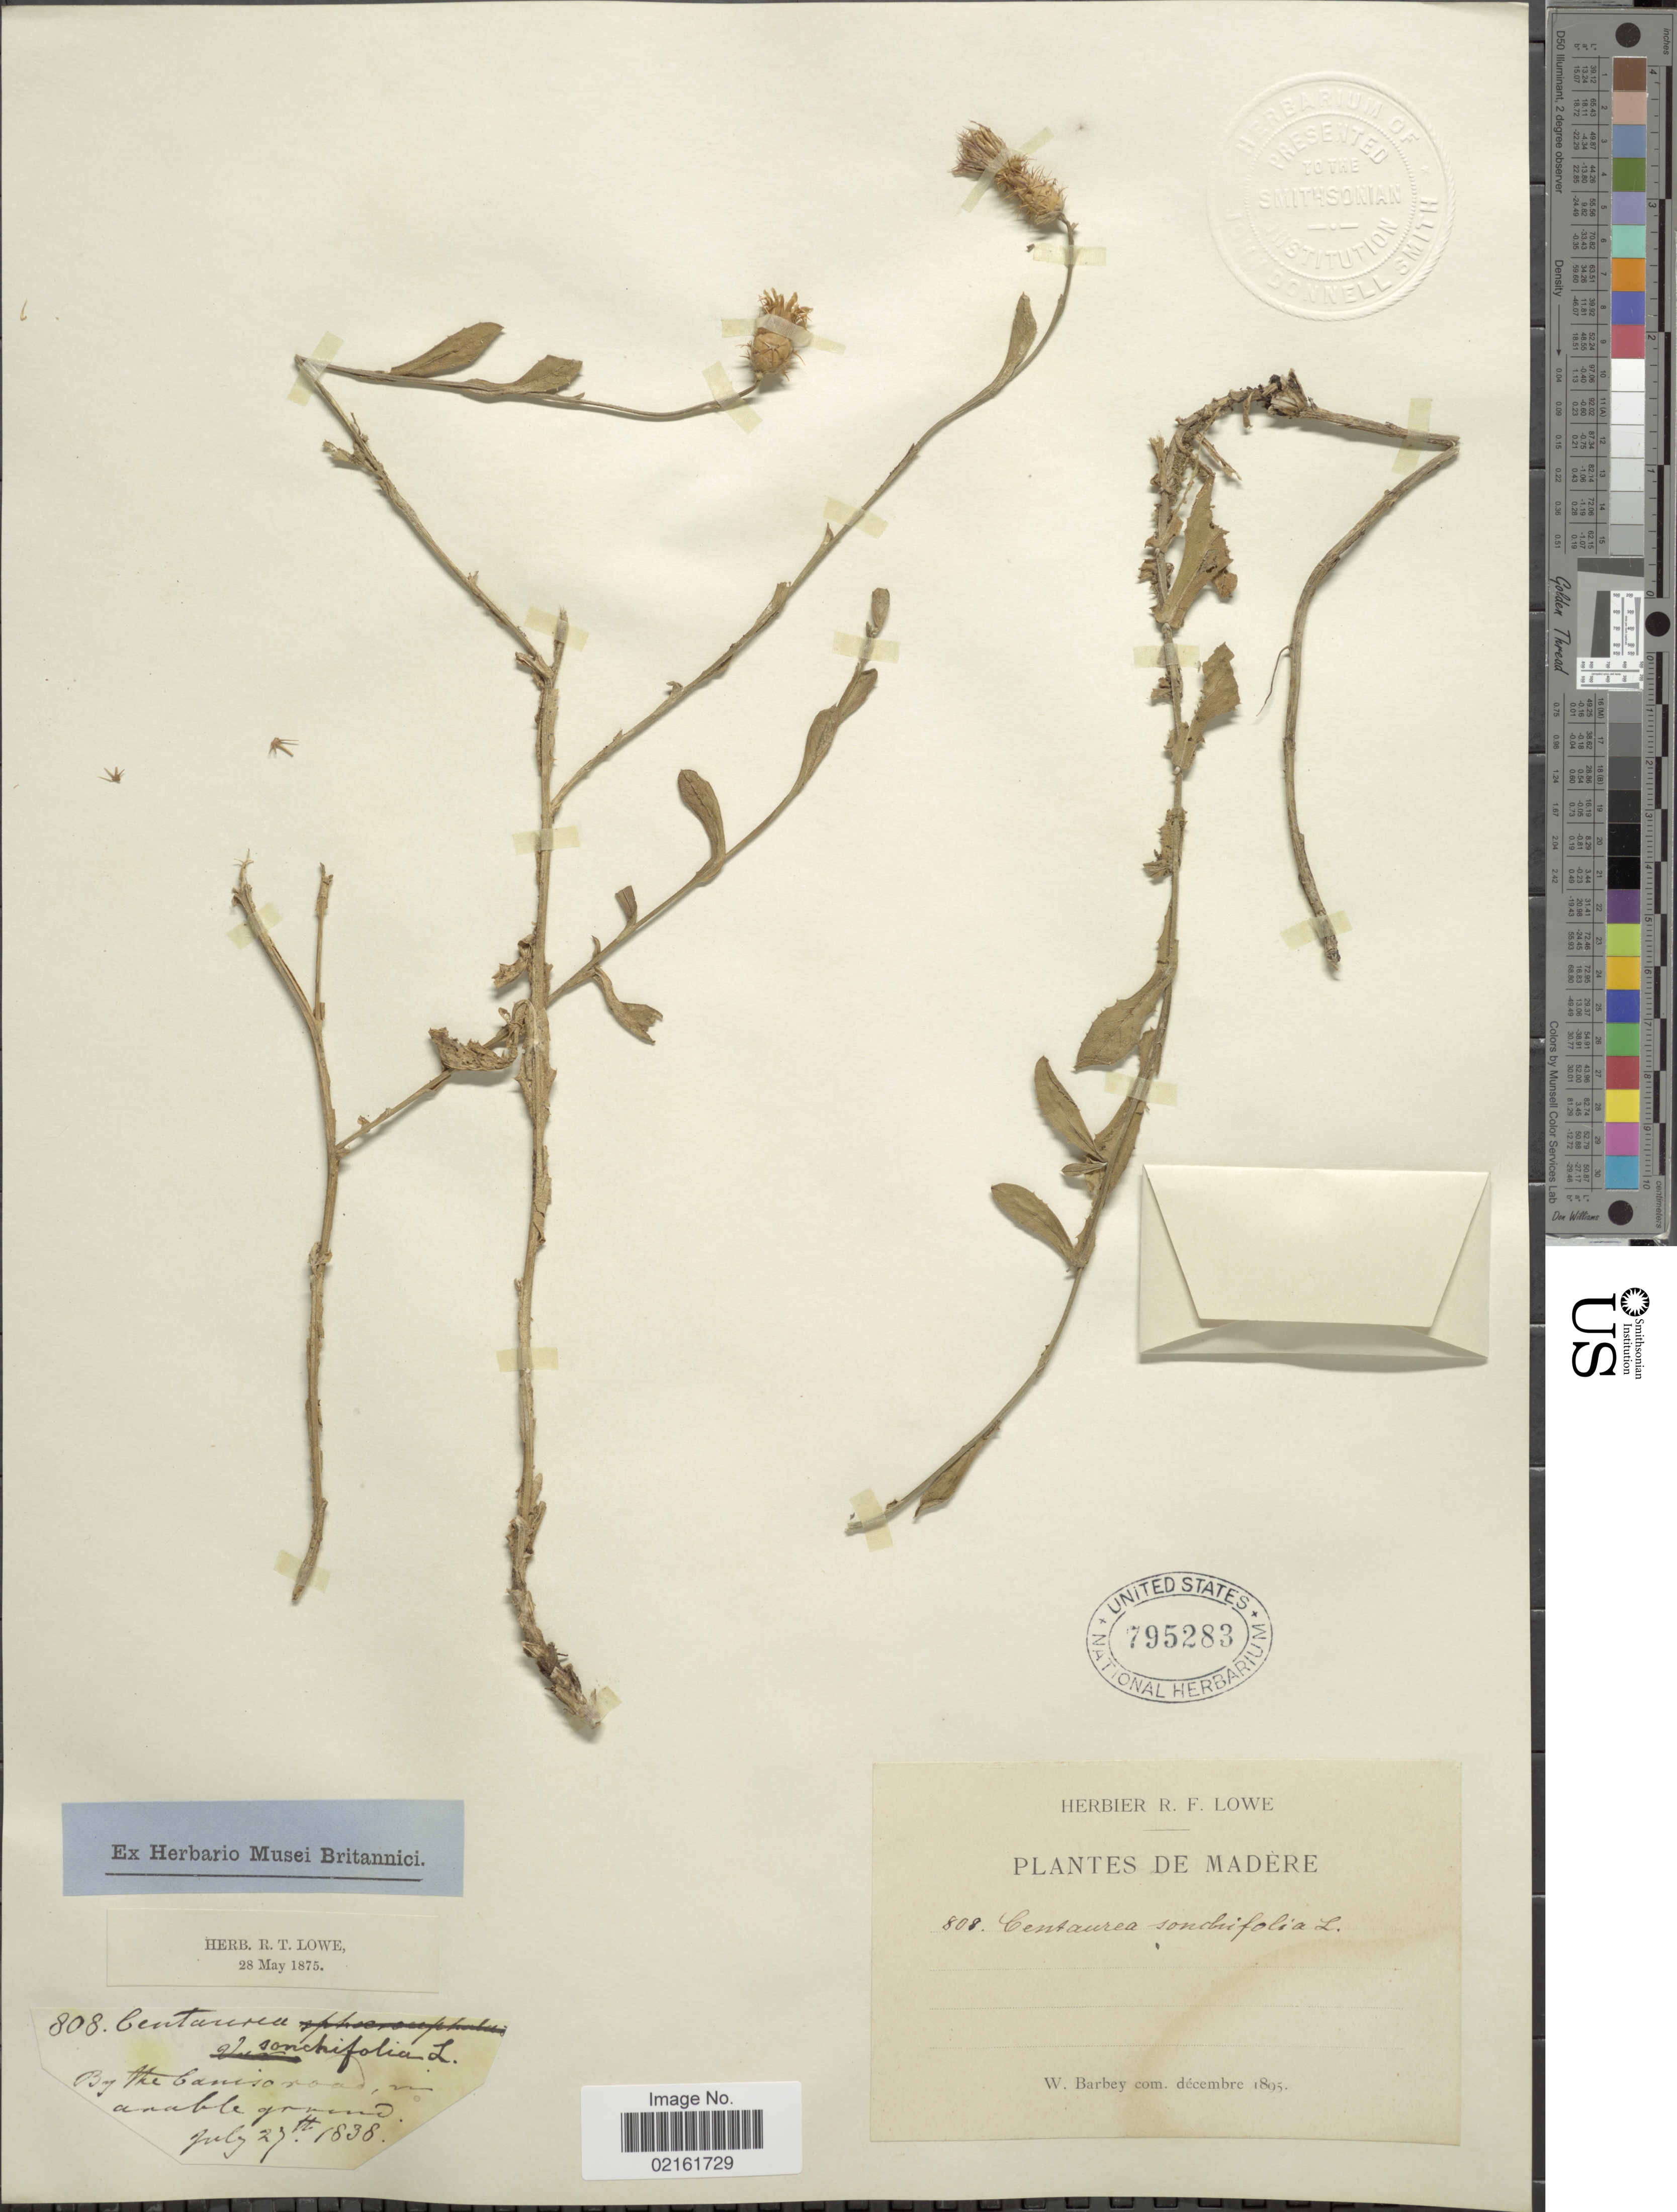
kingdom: Plantae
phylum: Tracheophyta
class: Magnoliopsida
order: Asterales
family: Asteraceae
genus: Centaurea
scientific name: Centaurea seridis subsp. sonchifolia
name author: (L.) Greuter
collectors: ex herb. R. F. Lowe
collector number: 808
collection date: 1838-07-27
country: Portugal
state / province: Madeira (Aut. Reg.)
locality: Madère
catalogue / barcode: US 795283